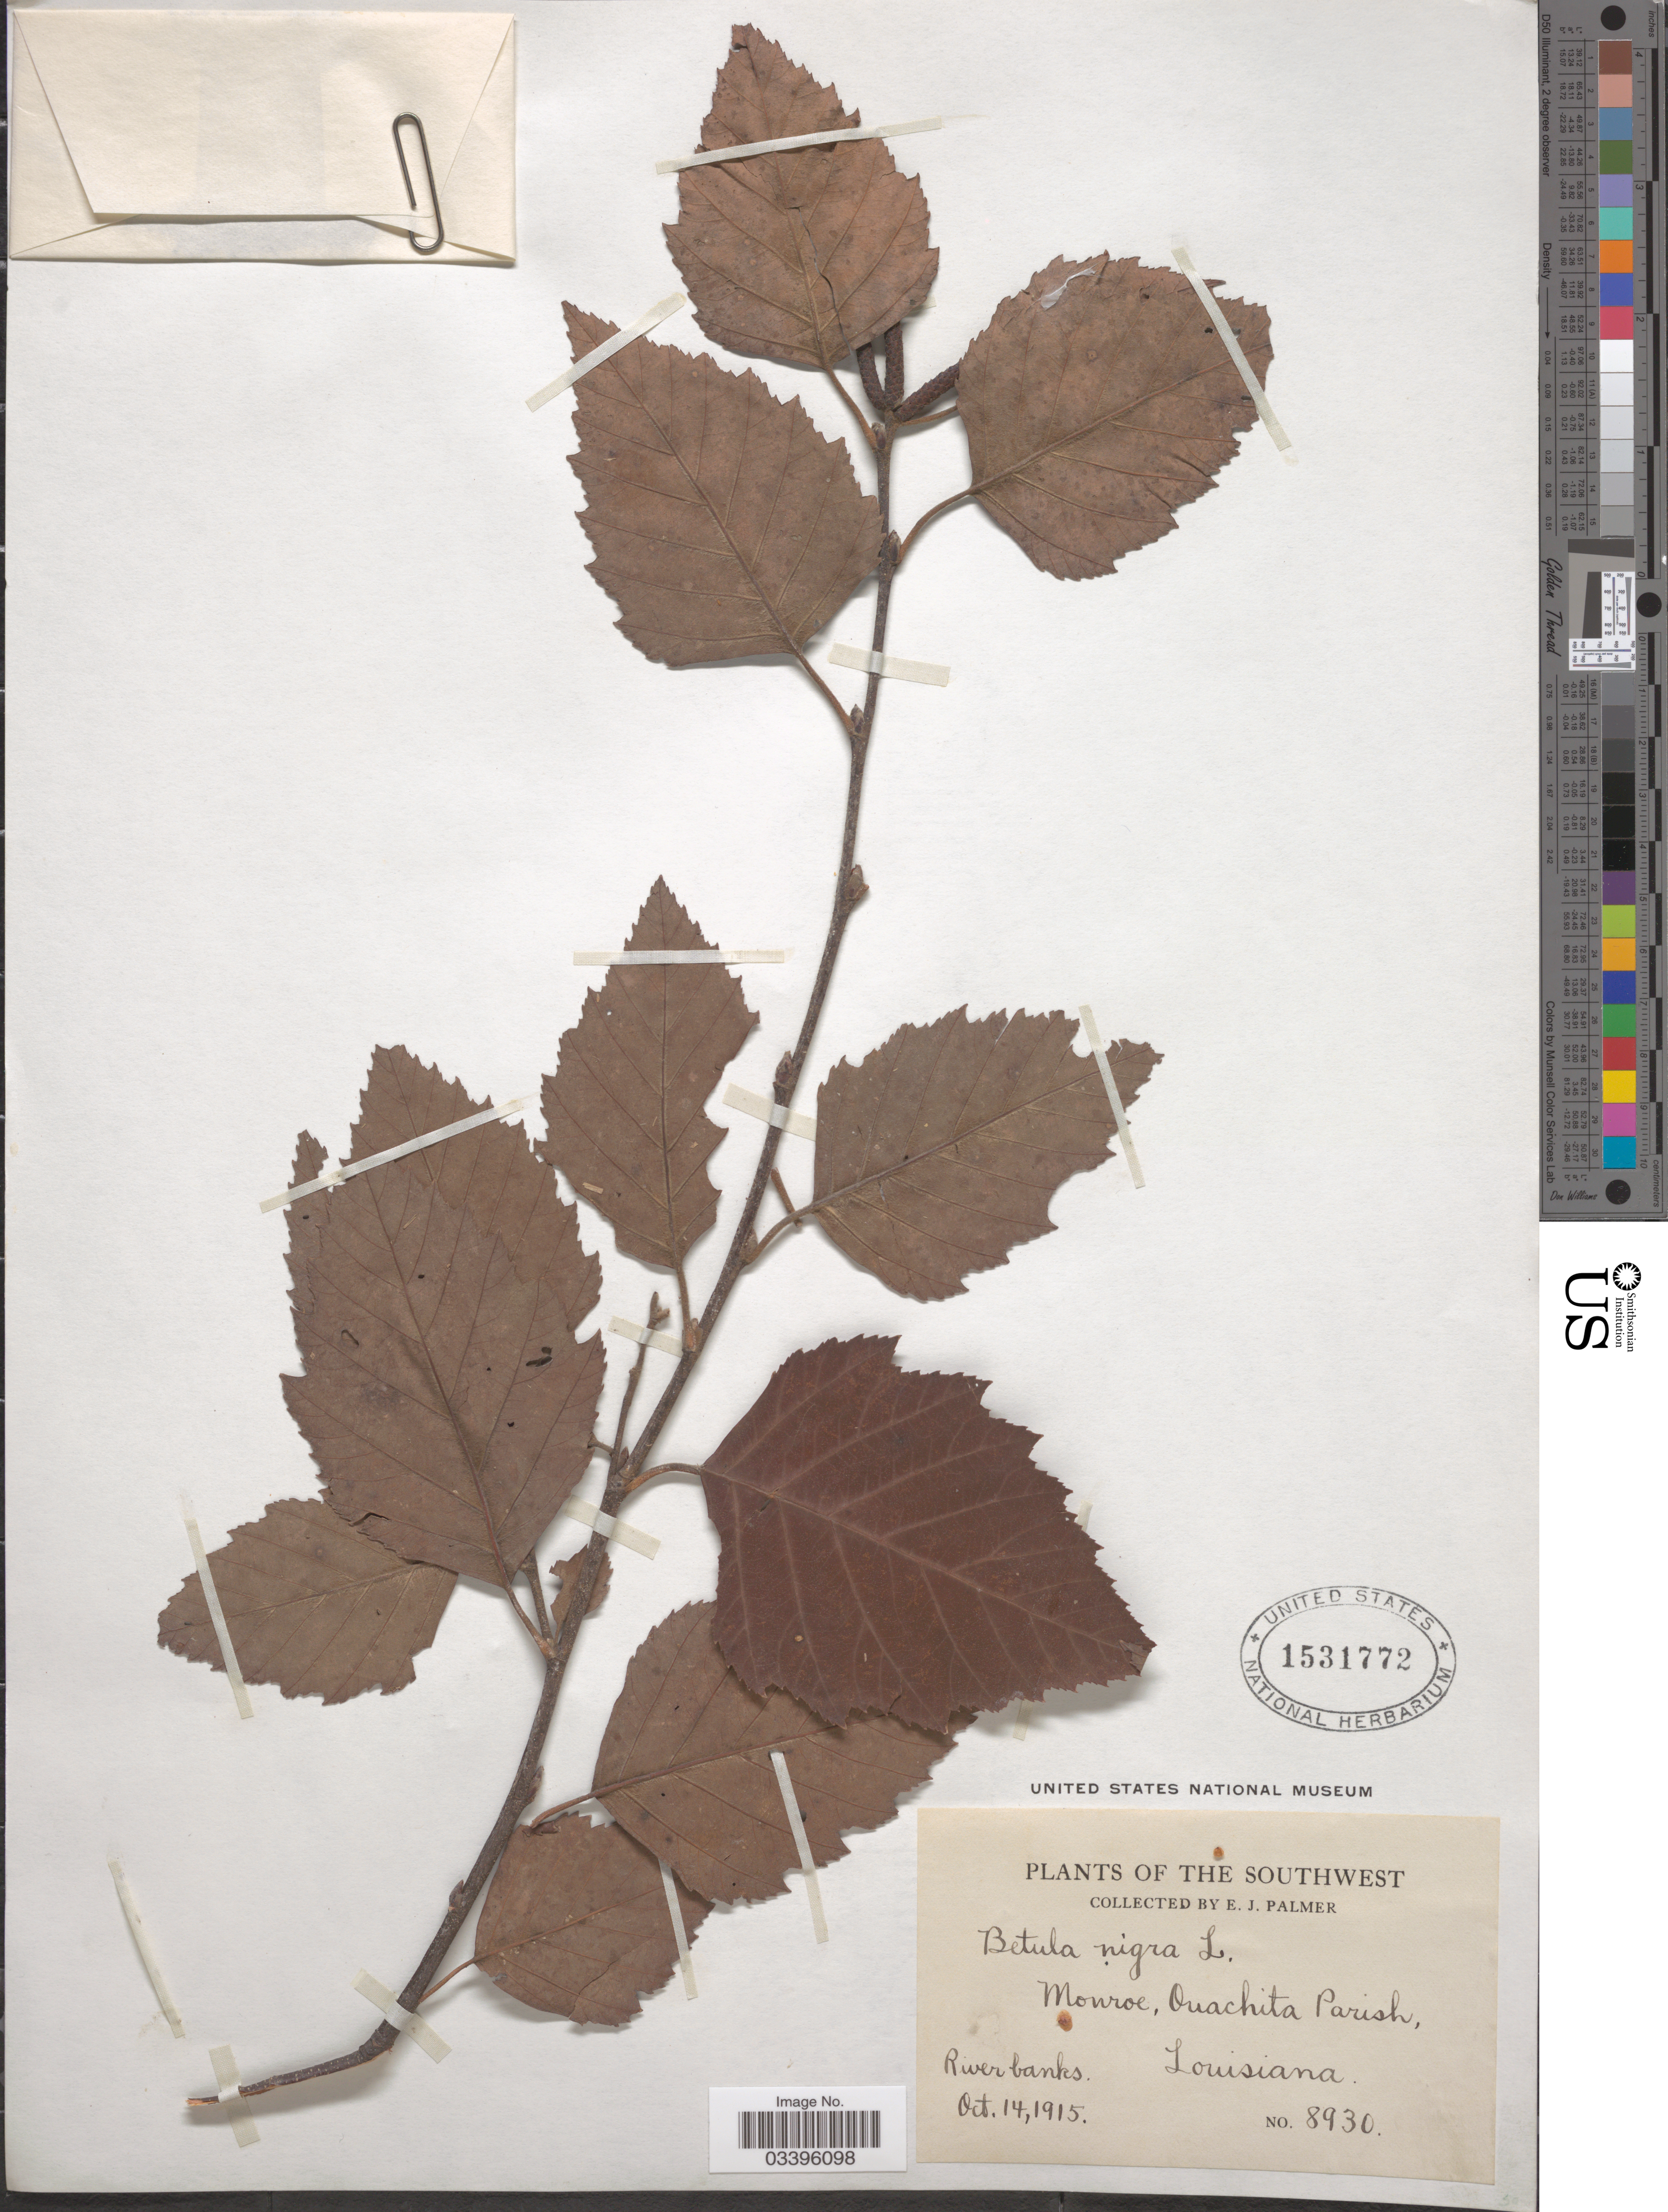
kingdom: Plantae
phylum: Tracheophyta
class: Magnoliopsida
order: Fagales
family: Betulaceae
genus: Betula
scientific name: Betula nigra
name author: L.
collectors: E. J. Palmer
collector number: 8930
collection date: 1915-10-14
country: United States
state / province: Louisiana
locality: The Southwest, Monroe, Ouachita Parish, River banks.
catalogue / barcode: US 1531772